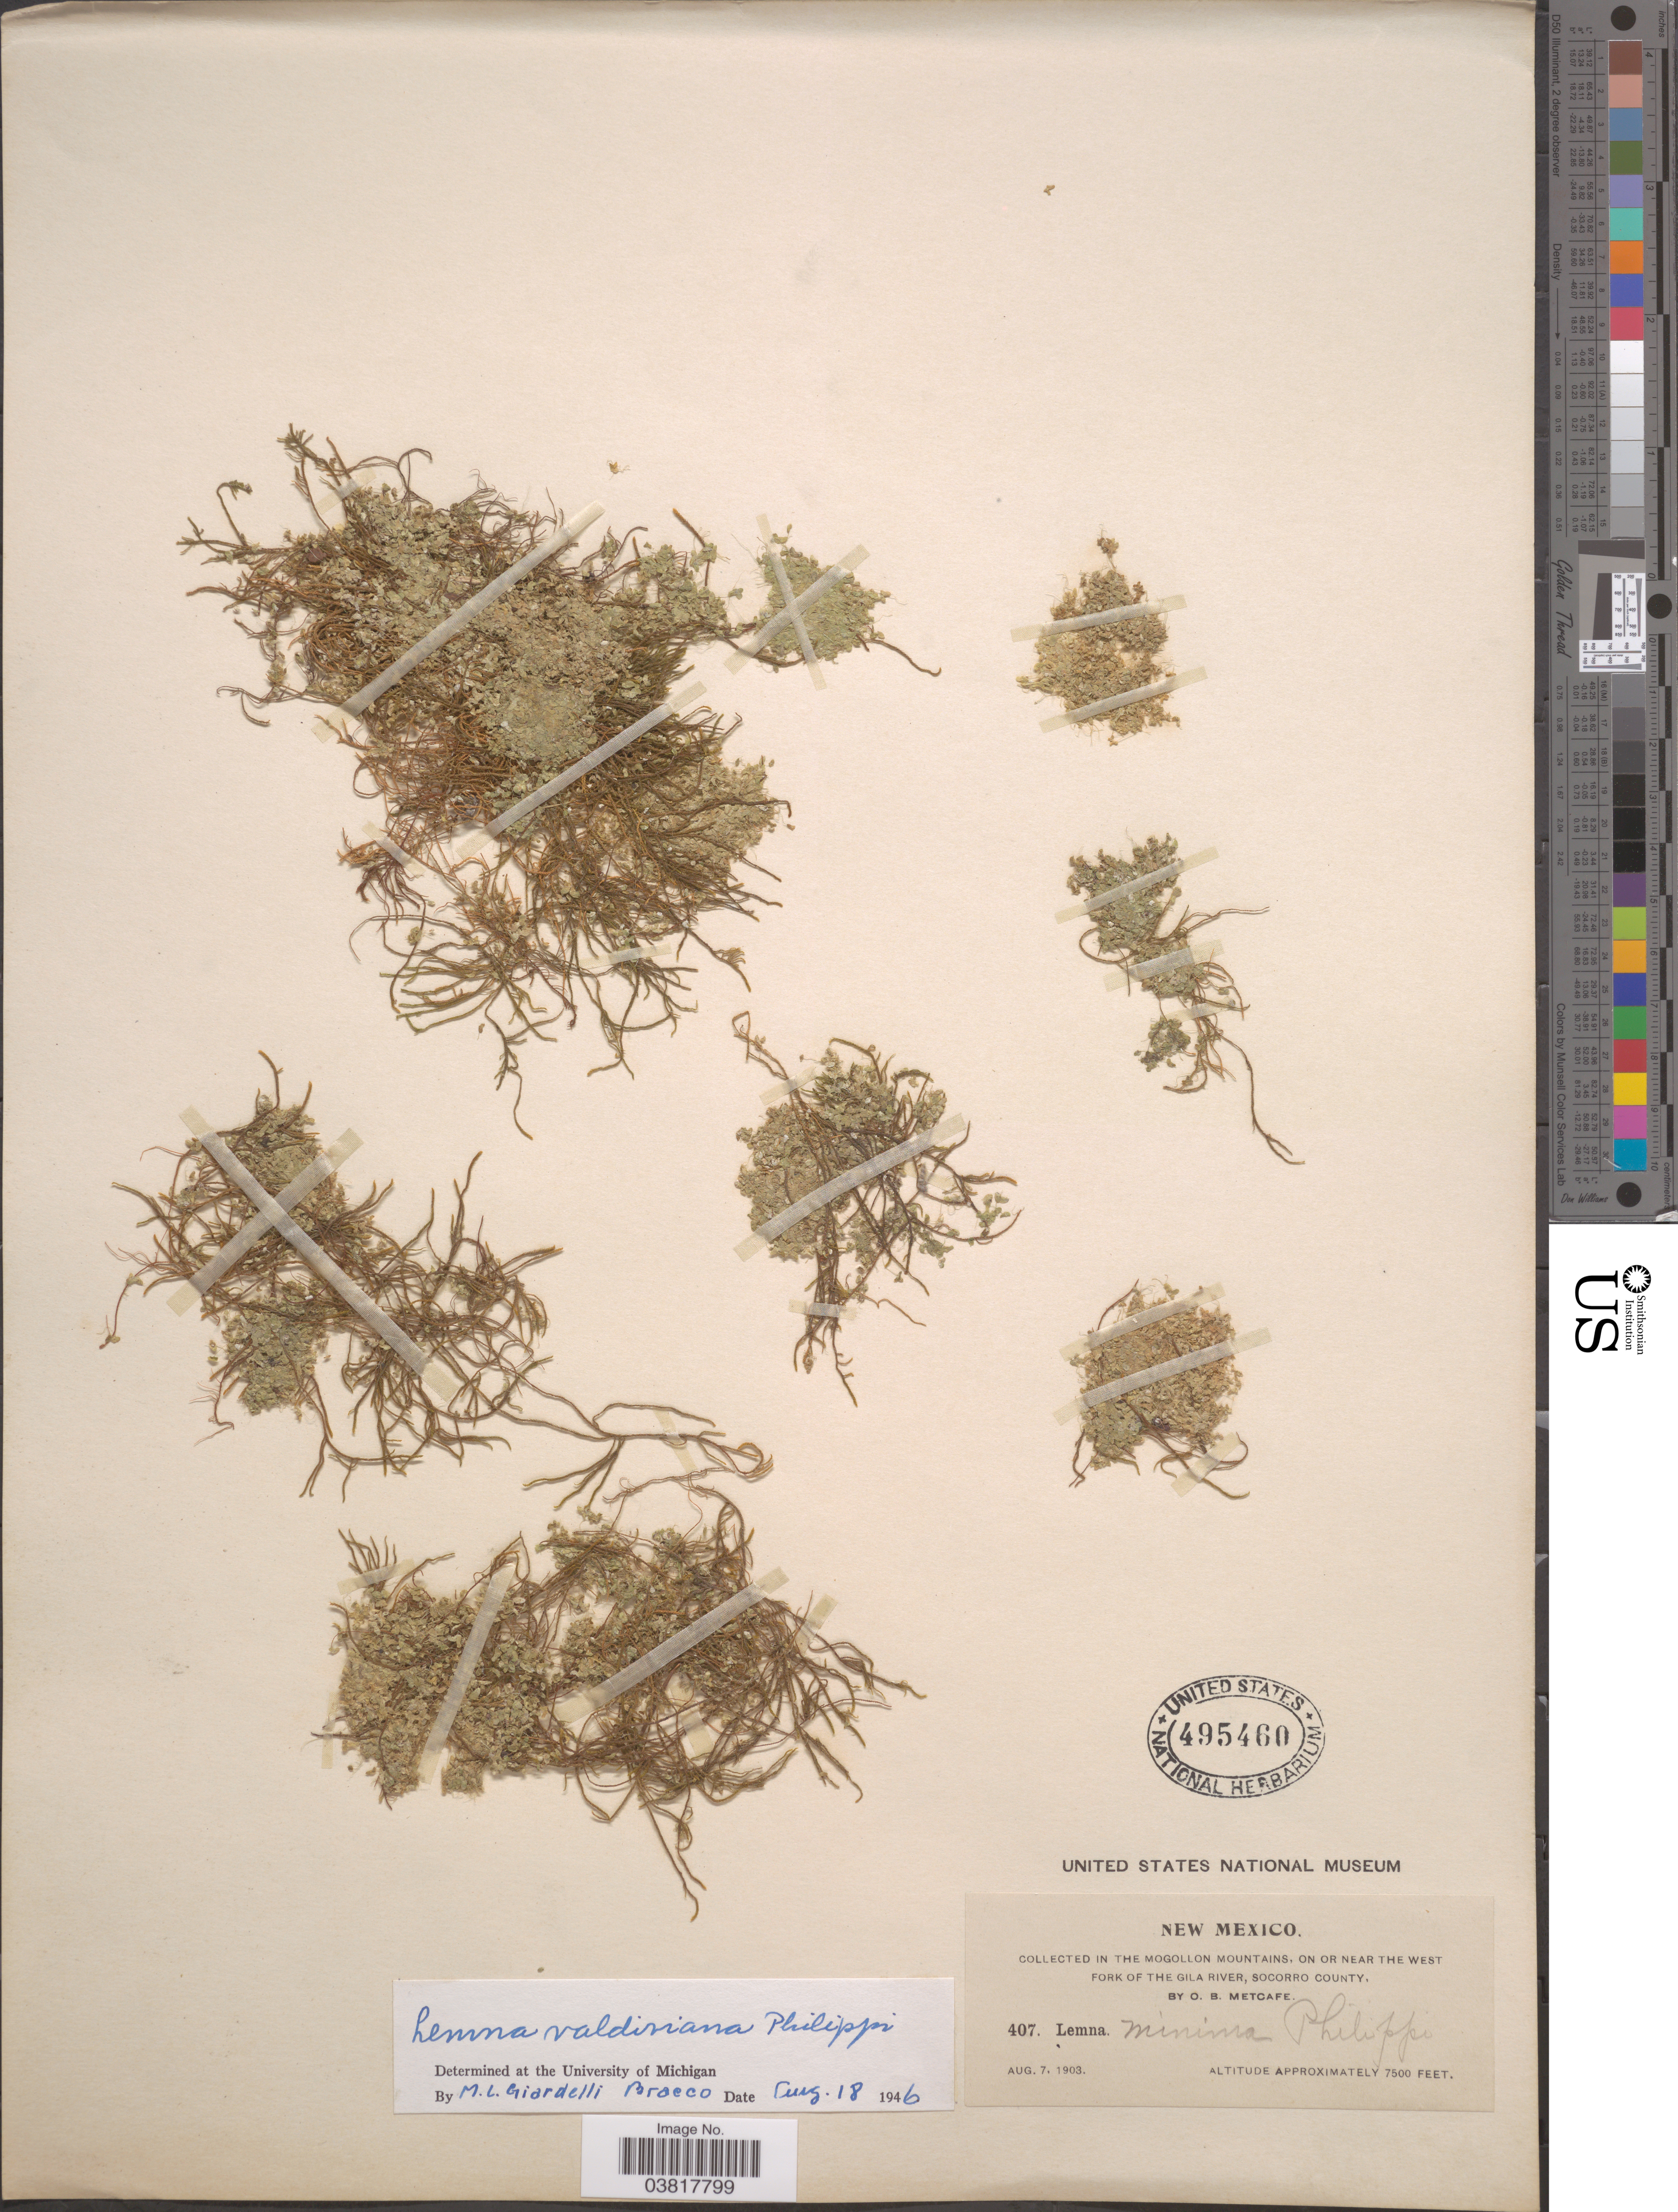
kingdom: Plantae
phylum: Tracheophyta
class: Liliopsida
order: Alismatales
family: Araceae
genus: Lemna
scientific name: Lemna valdiviana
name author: Phil.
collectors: O. Metcafe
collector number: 407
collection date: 1903-08-07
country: United States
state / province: New Mexico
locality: In the Mogollon Mountains, on or near the West Fork of the Gila River, Socorro County.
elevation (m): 2286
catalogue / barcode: US 495460